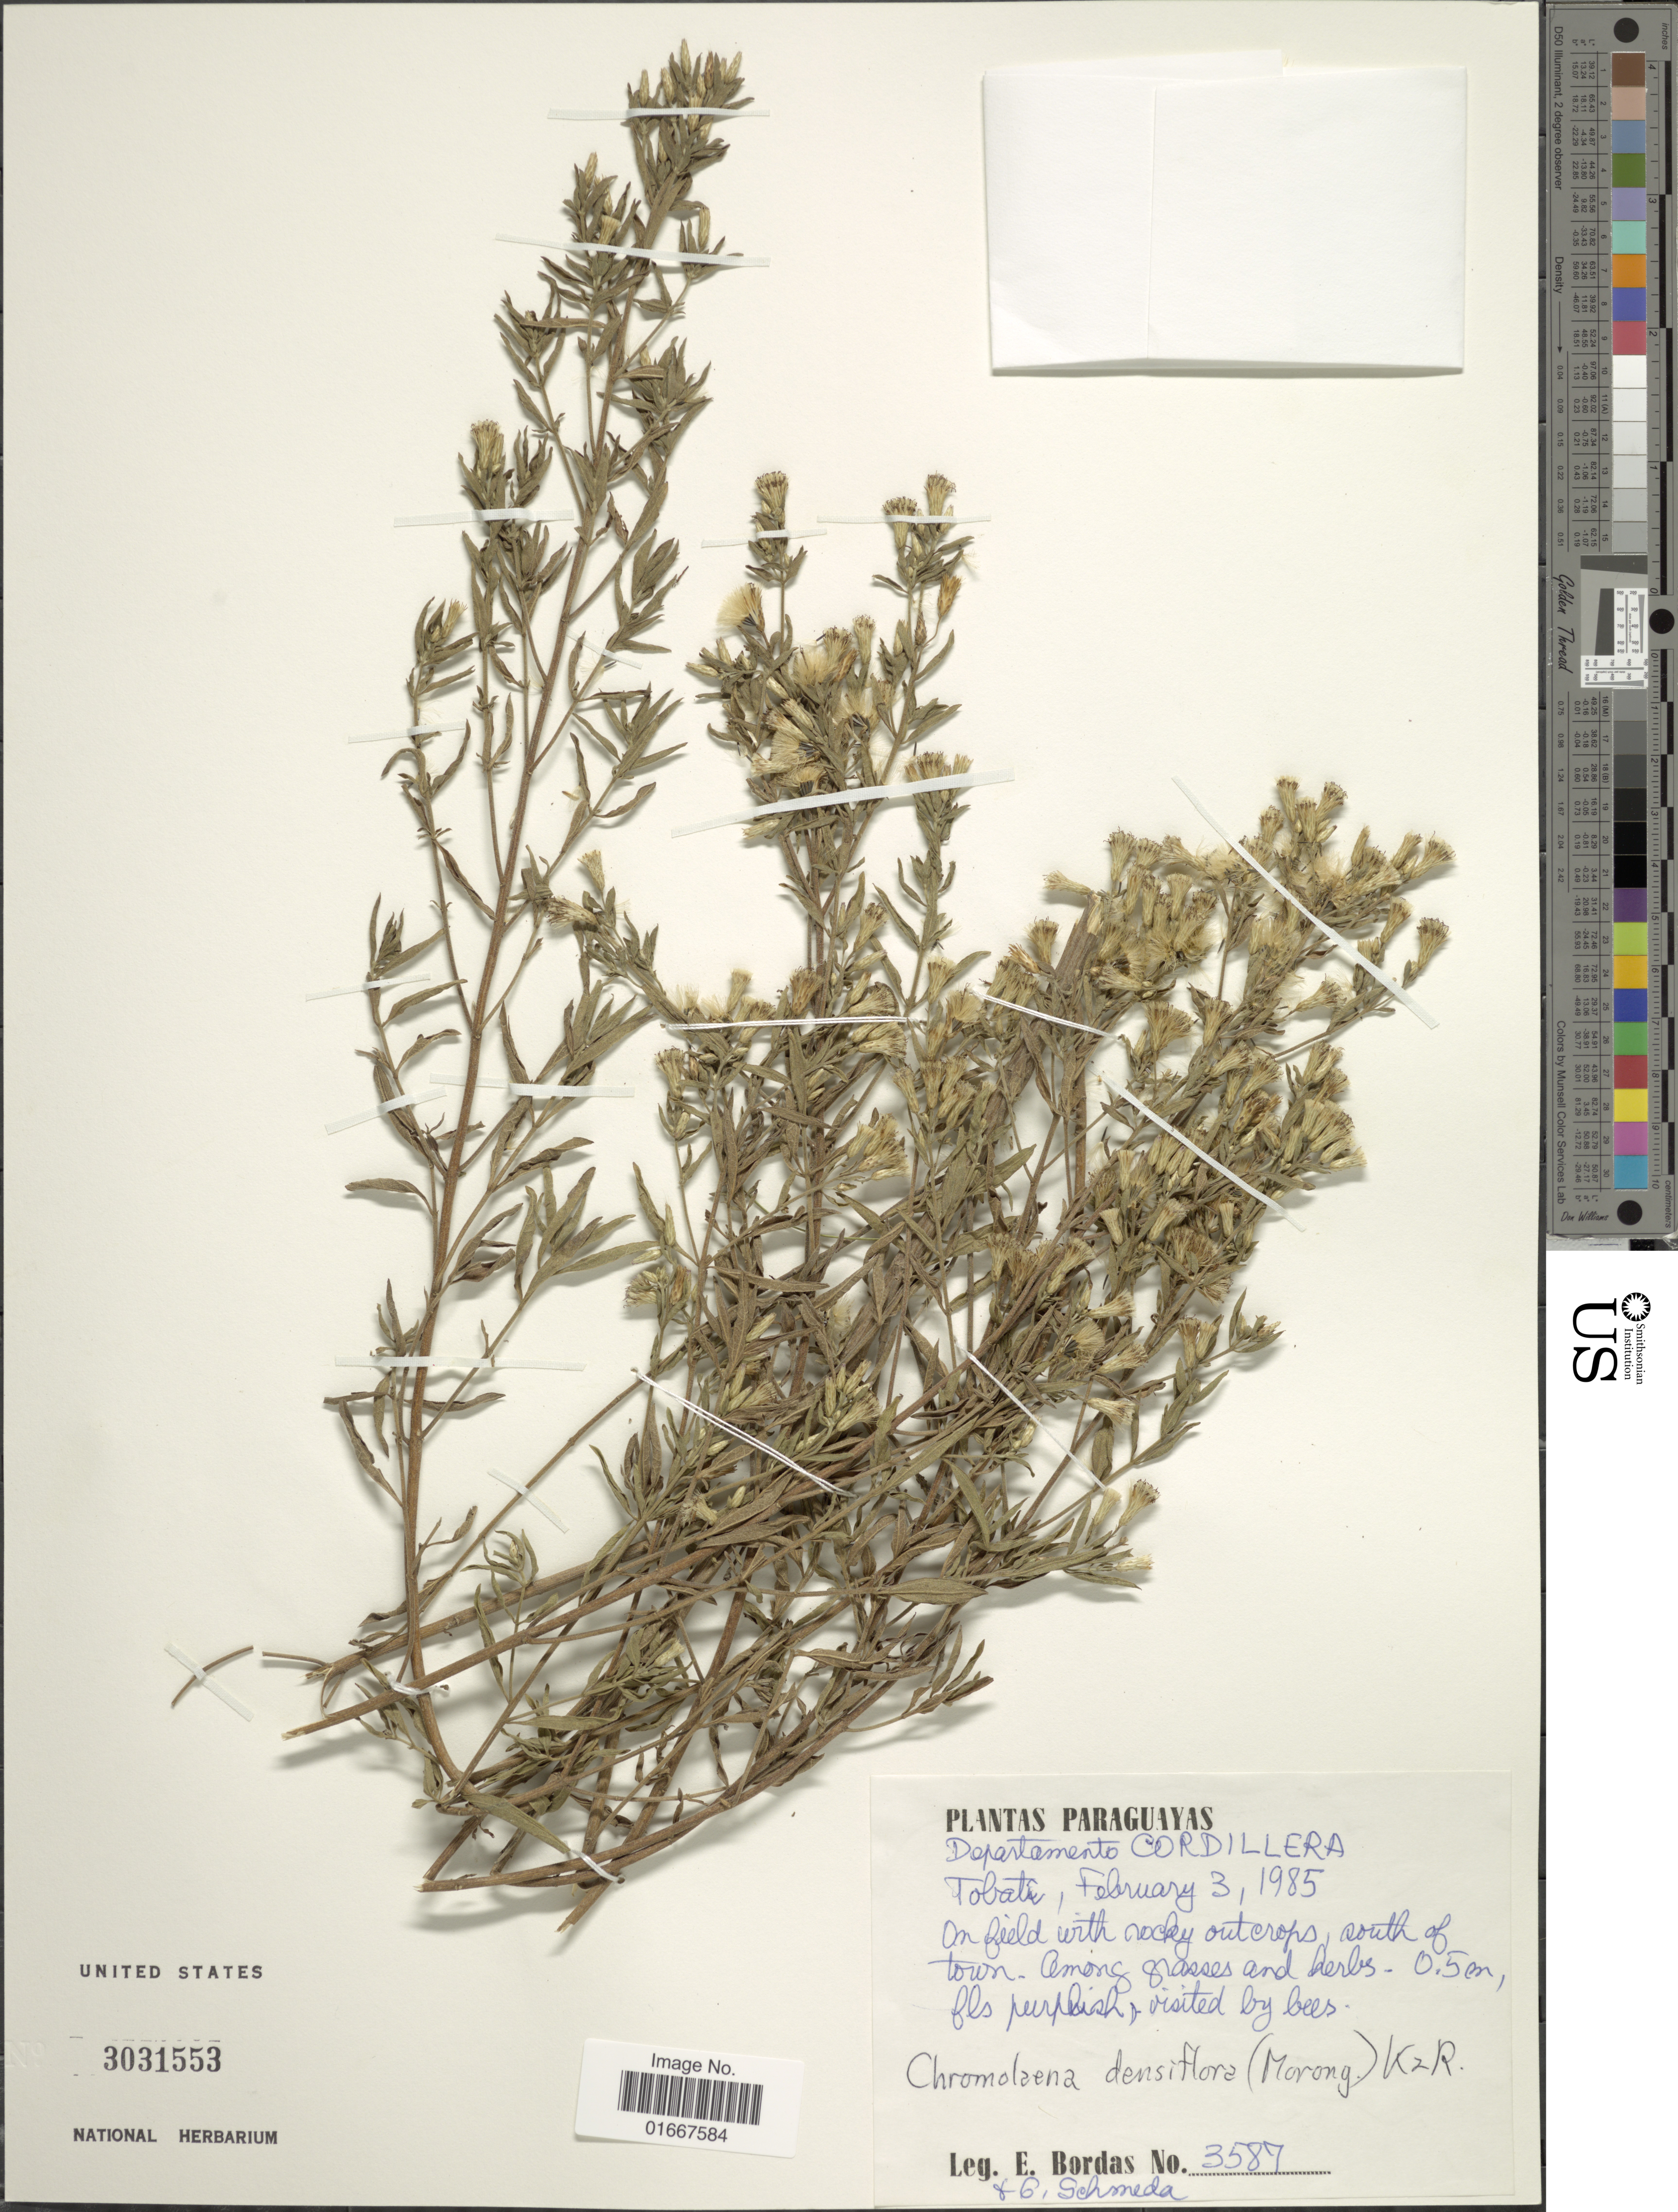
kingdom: Plantae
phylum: Tracheophyta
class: Magnoliopsida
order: Asterales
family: Asteraceae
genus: Chromolaena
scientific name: Chromolaena densiflorum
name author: (Morong) R.M. King & H. Rob.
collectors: E. Bordas & G. Schmeda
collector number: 3587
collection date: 1985-02-03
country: Paraguay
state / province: Cordillera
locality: Tobatî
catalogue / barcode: US 3031553